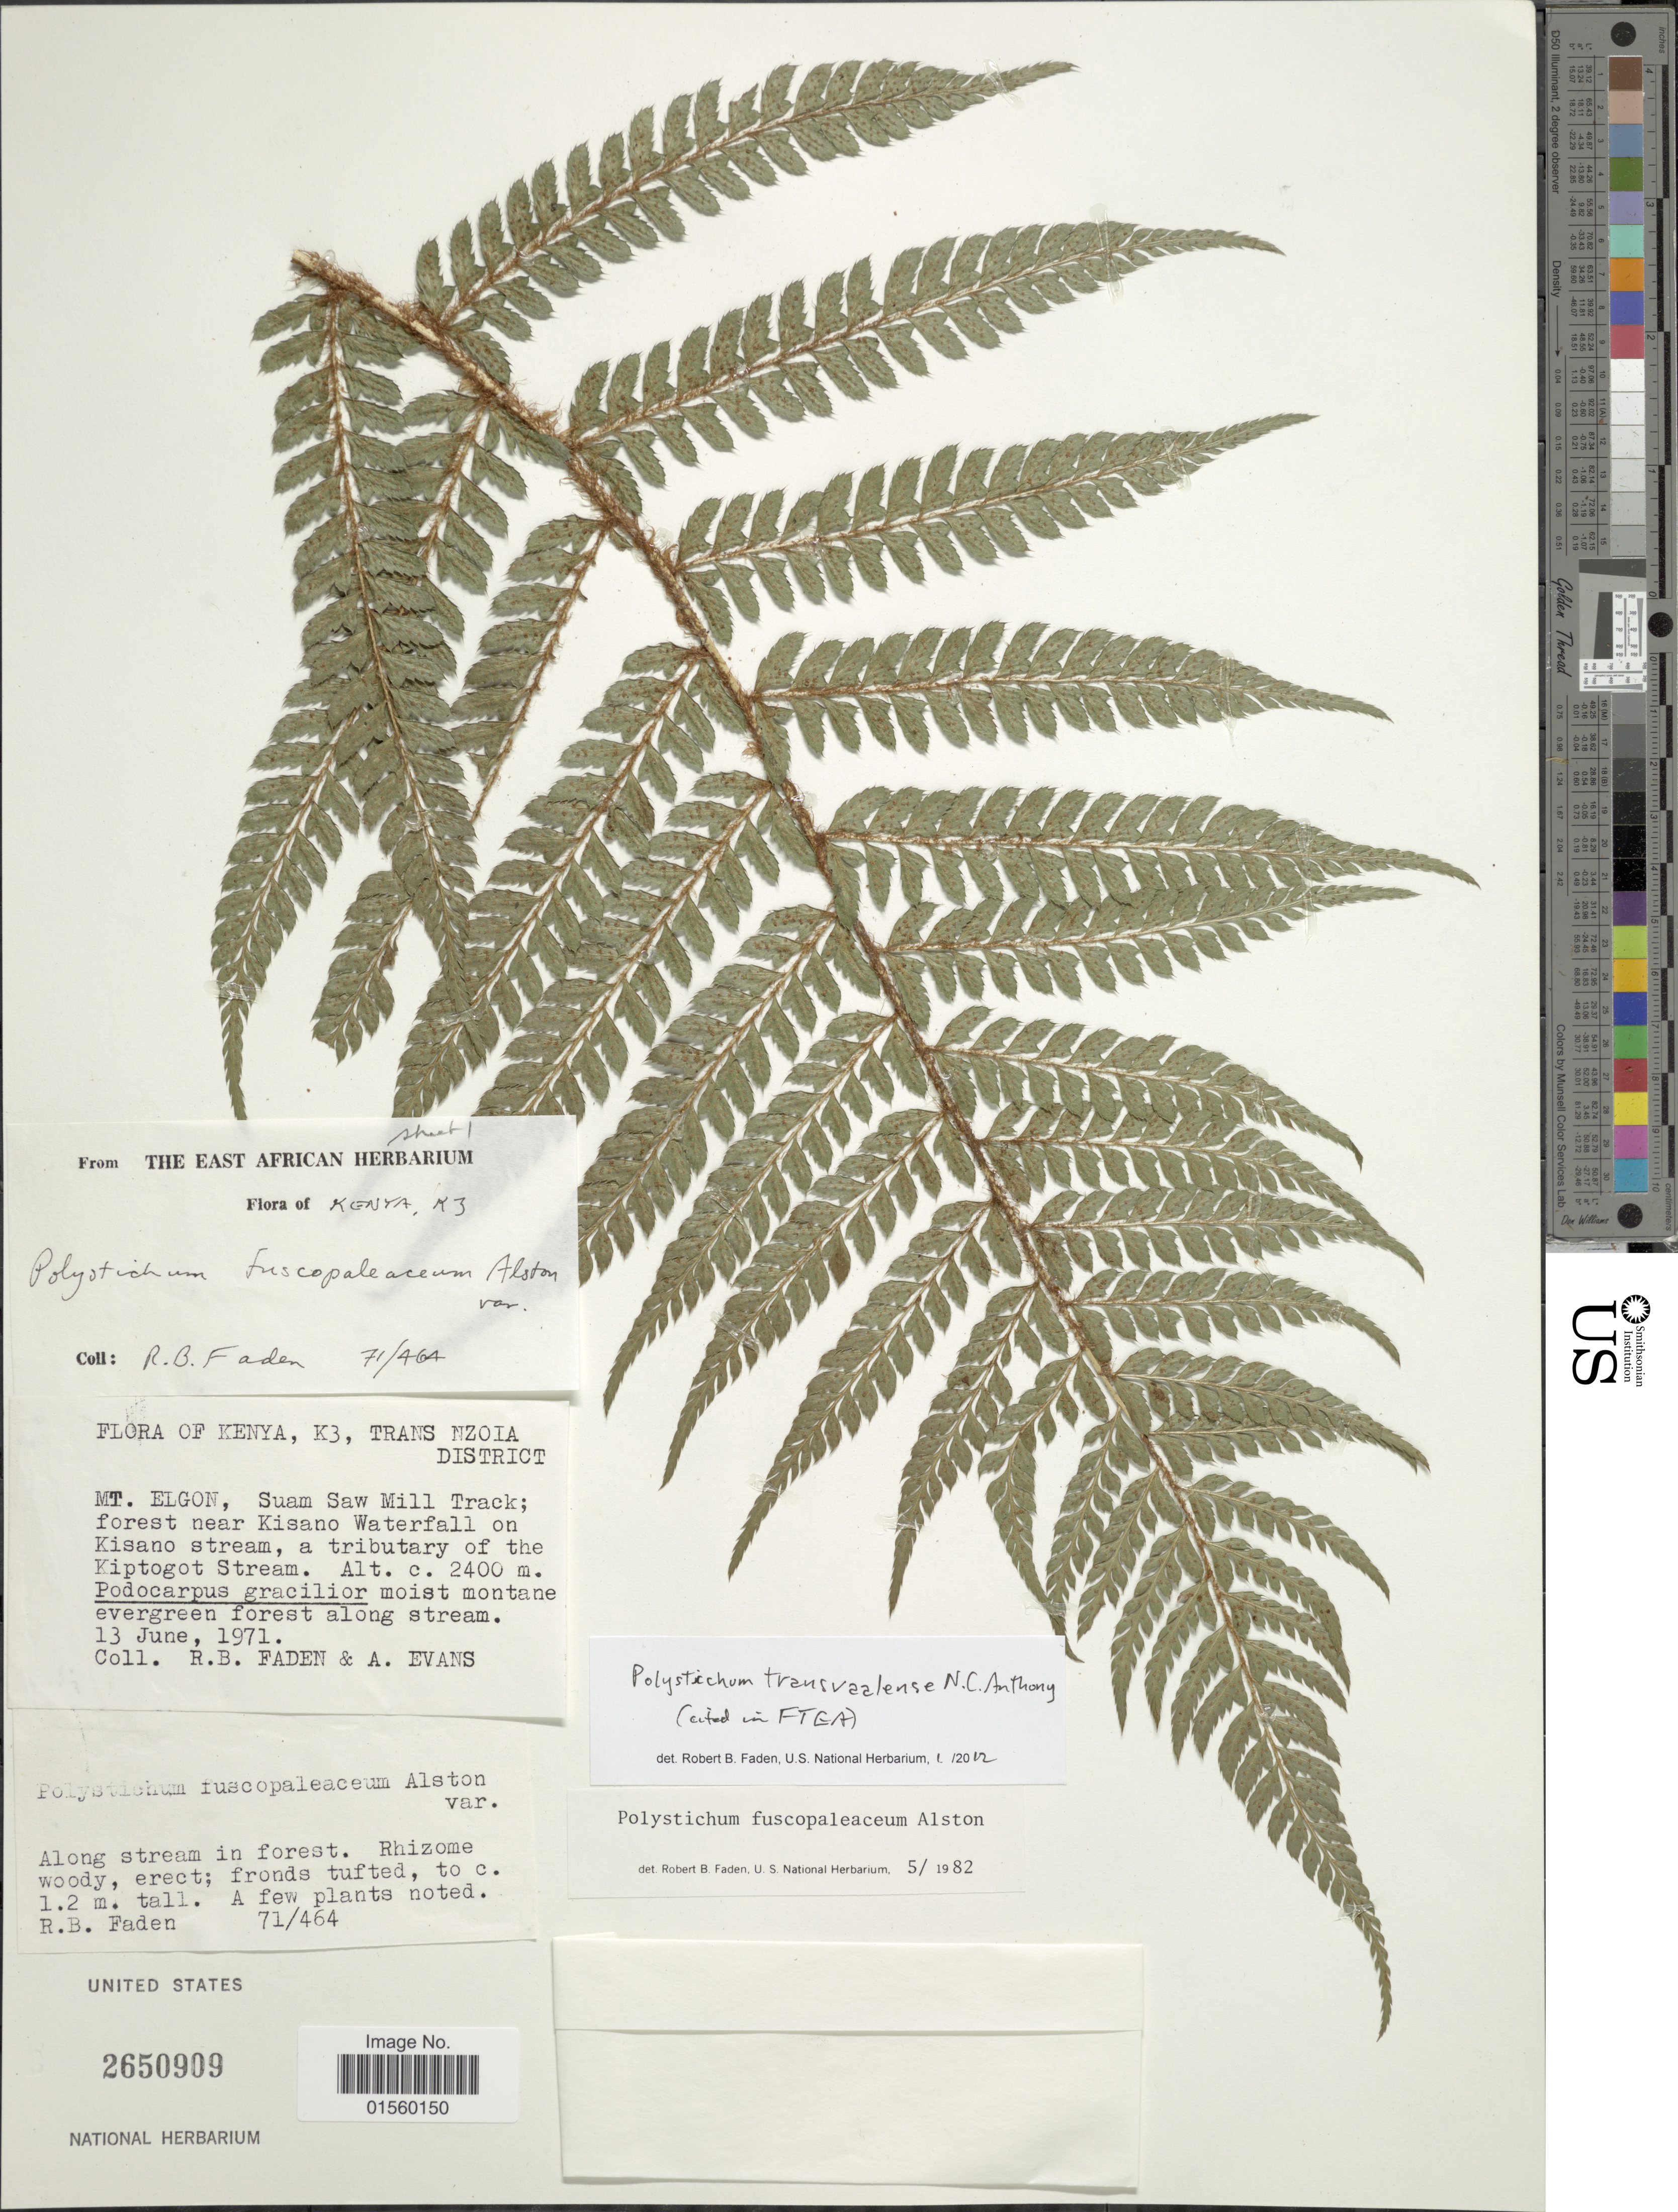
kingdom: Plantae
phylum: Tracheophyta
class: Polypodiopsida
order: Polypodiales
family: Dryopteridaceae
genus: Polystichum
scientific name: Polystichum fuscopaleaceum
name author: Alston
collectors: R. B. Faden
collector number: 71/464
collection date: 1971-06-13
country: Kenya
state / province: Trans Nzoia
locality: K3, Mt. Elgon, Suam Saw Mill Track; forest near Kisano Waterfall on Kisano stream, a tributary of the Kiptogot Stream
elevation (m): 2400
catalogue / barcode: US 2650909